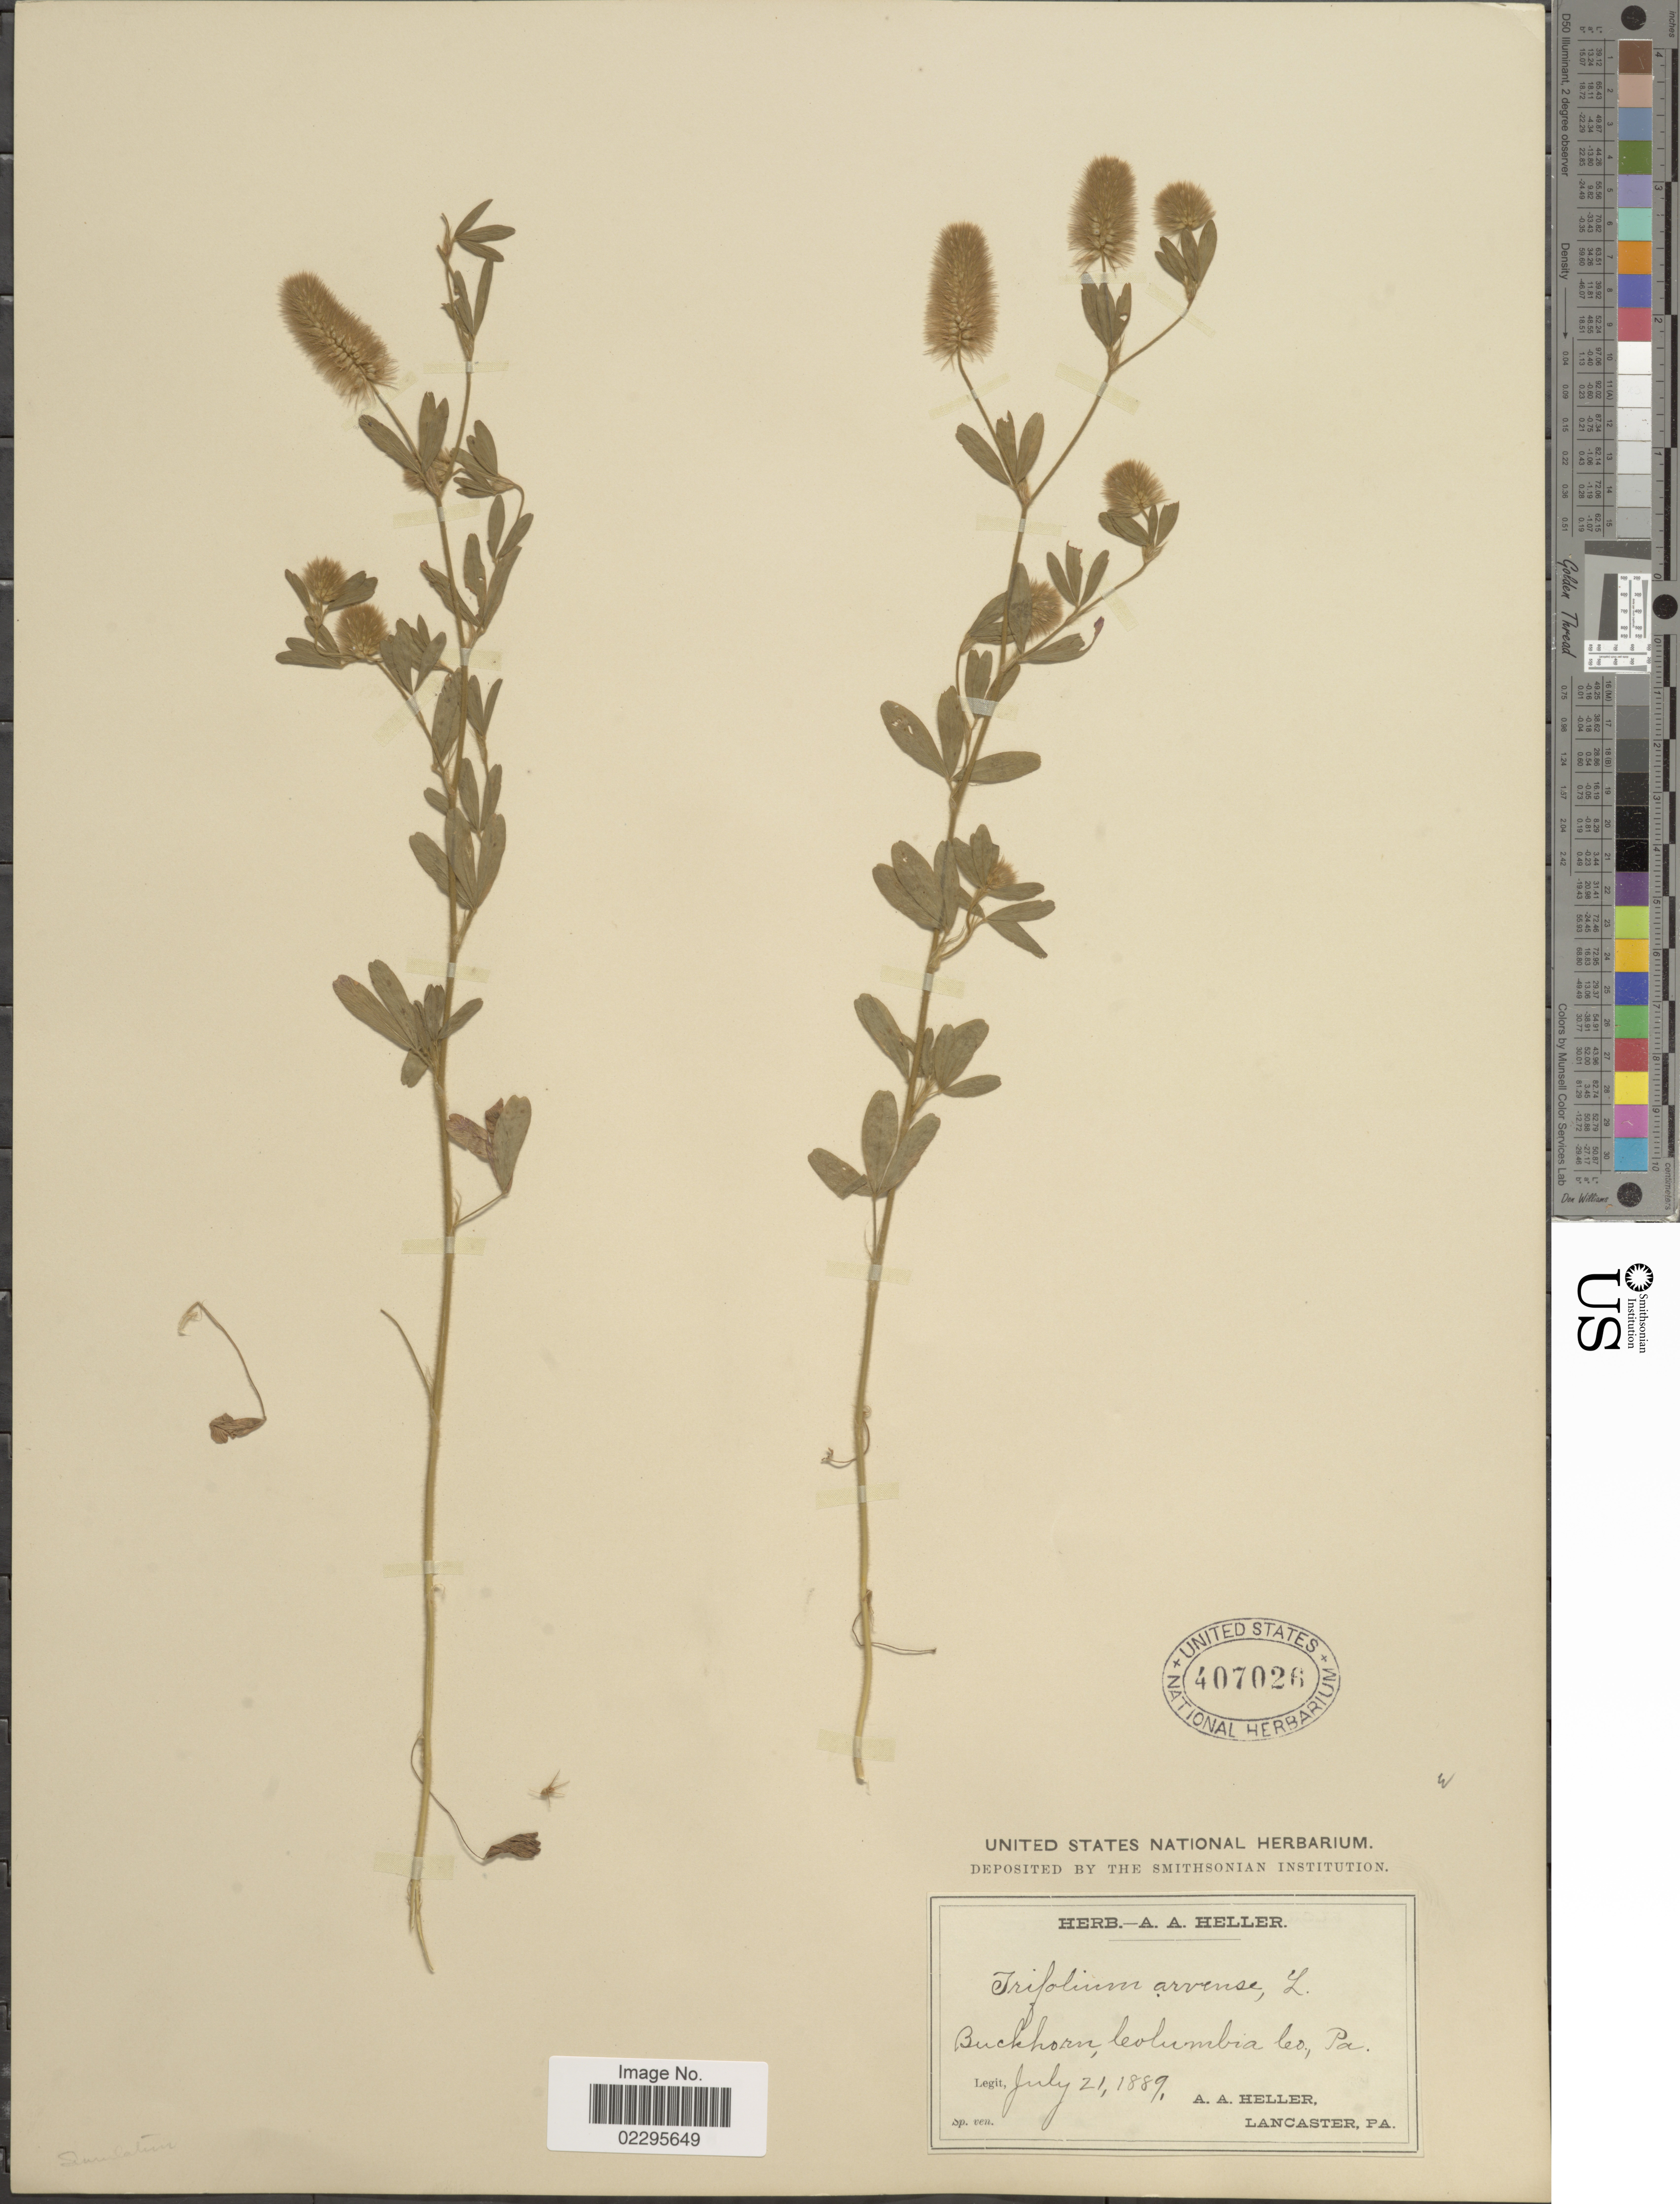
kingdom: Plantae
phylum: Tracheophyta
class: Magnoliopsida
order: Fabales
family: Fabaceae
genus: Trifolium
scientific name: Trifolium arvense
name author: L.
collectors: A. A. Heller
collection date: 1889-07-21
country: United States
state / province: Pennsylvania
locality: Buckhorn, Columbia Co.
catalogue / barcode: US 407026